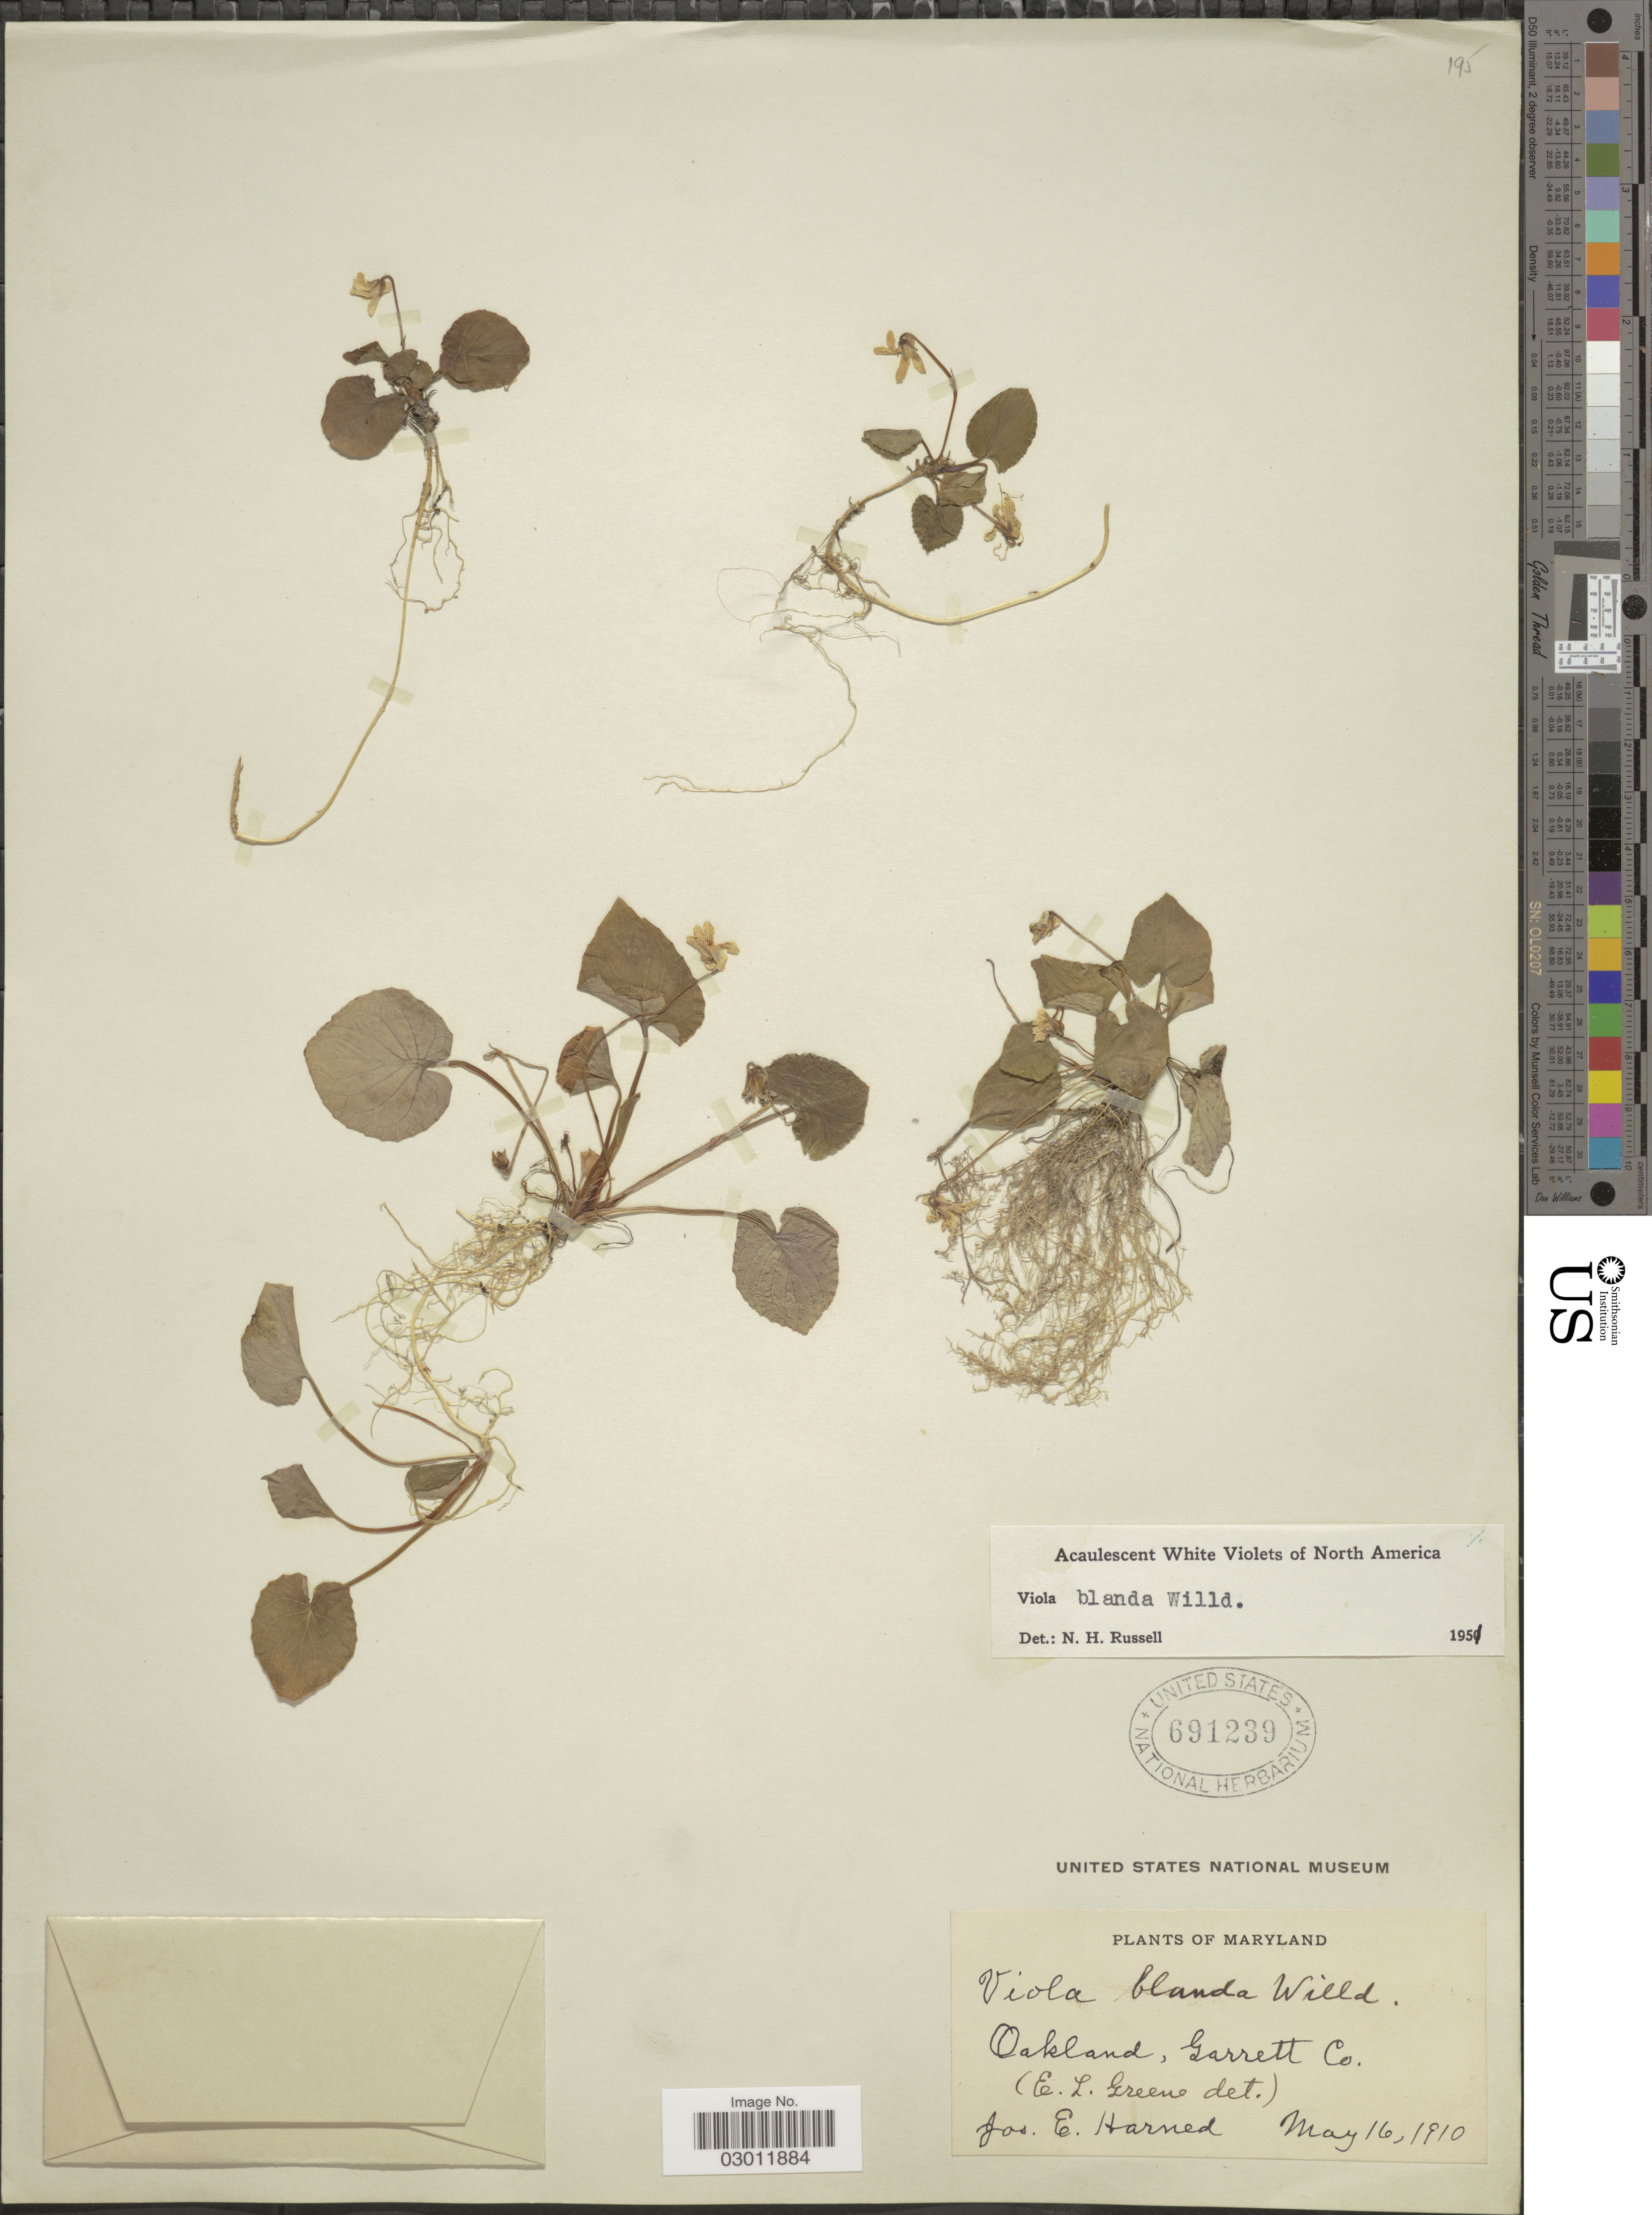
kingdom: Plantae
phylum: Tracheophyta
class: Magnoliopsida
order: Malpighiales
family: Violaceae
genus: Viola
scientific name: Viola blanda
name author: Willd.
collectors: J. Harned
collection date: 1910-05-16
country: United States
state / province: Maryland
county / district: Garrett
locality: Oakland, Garrett Co.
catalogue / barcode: US 691239